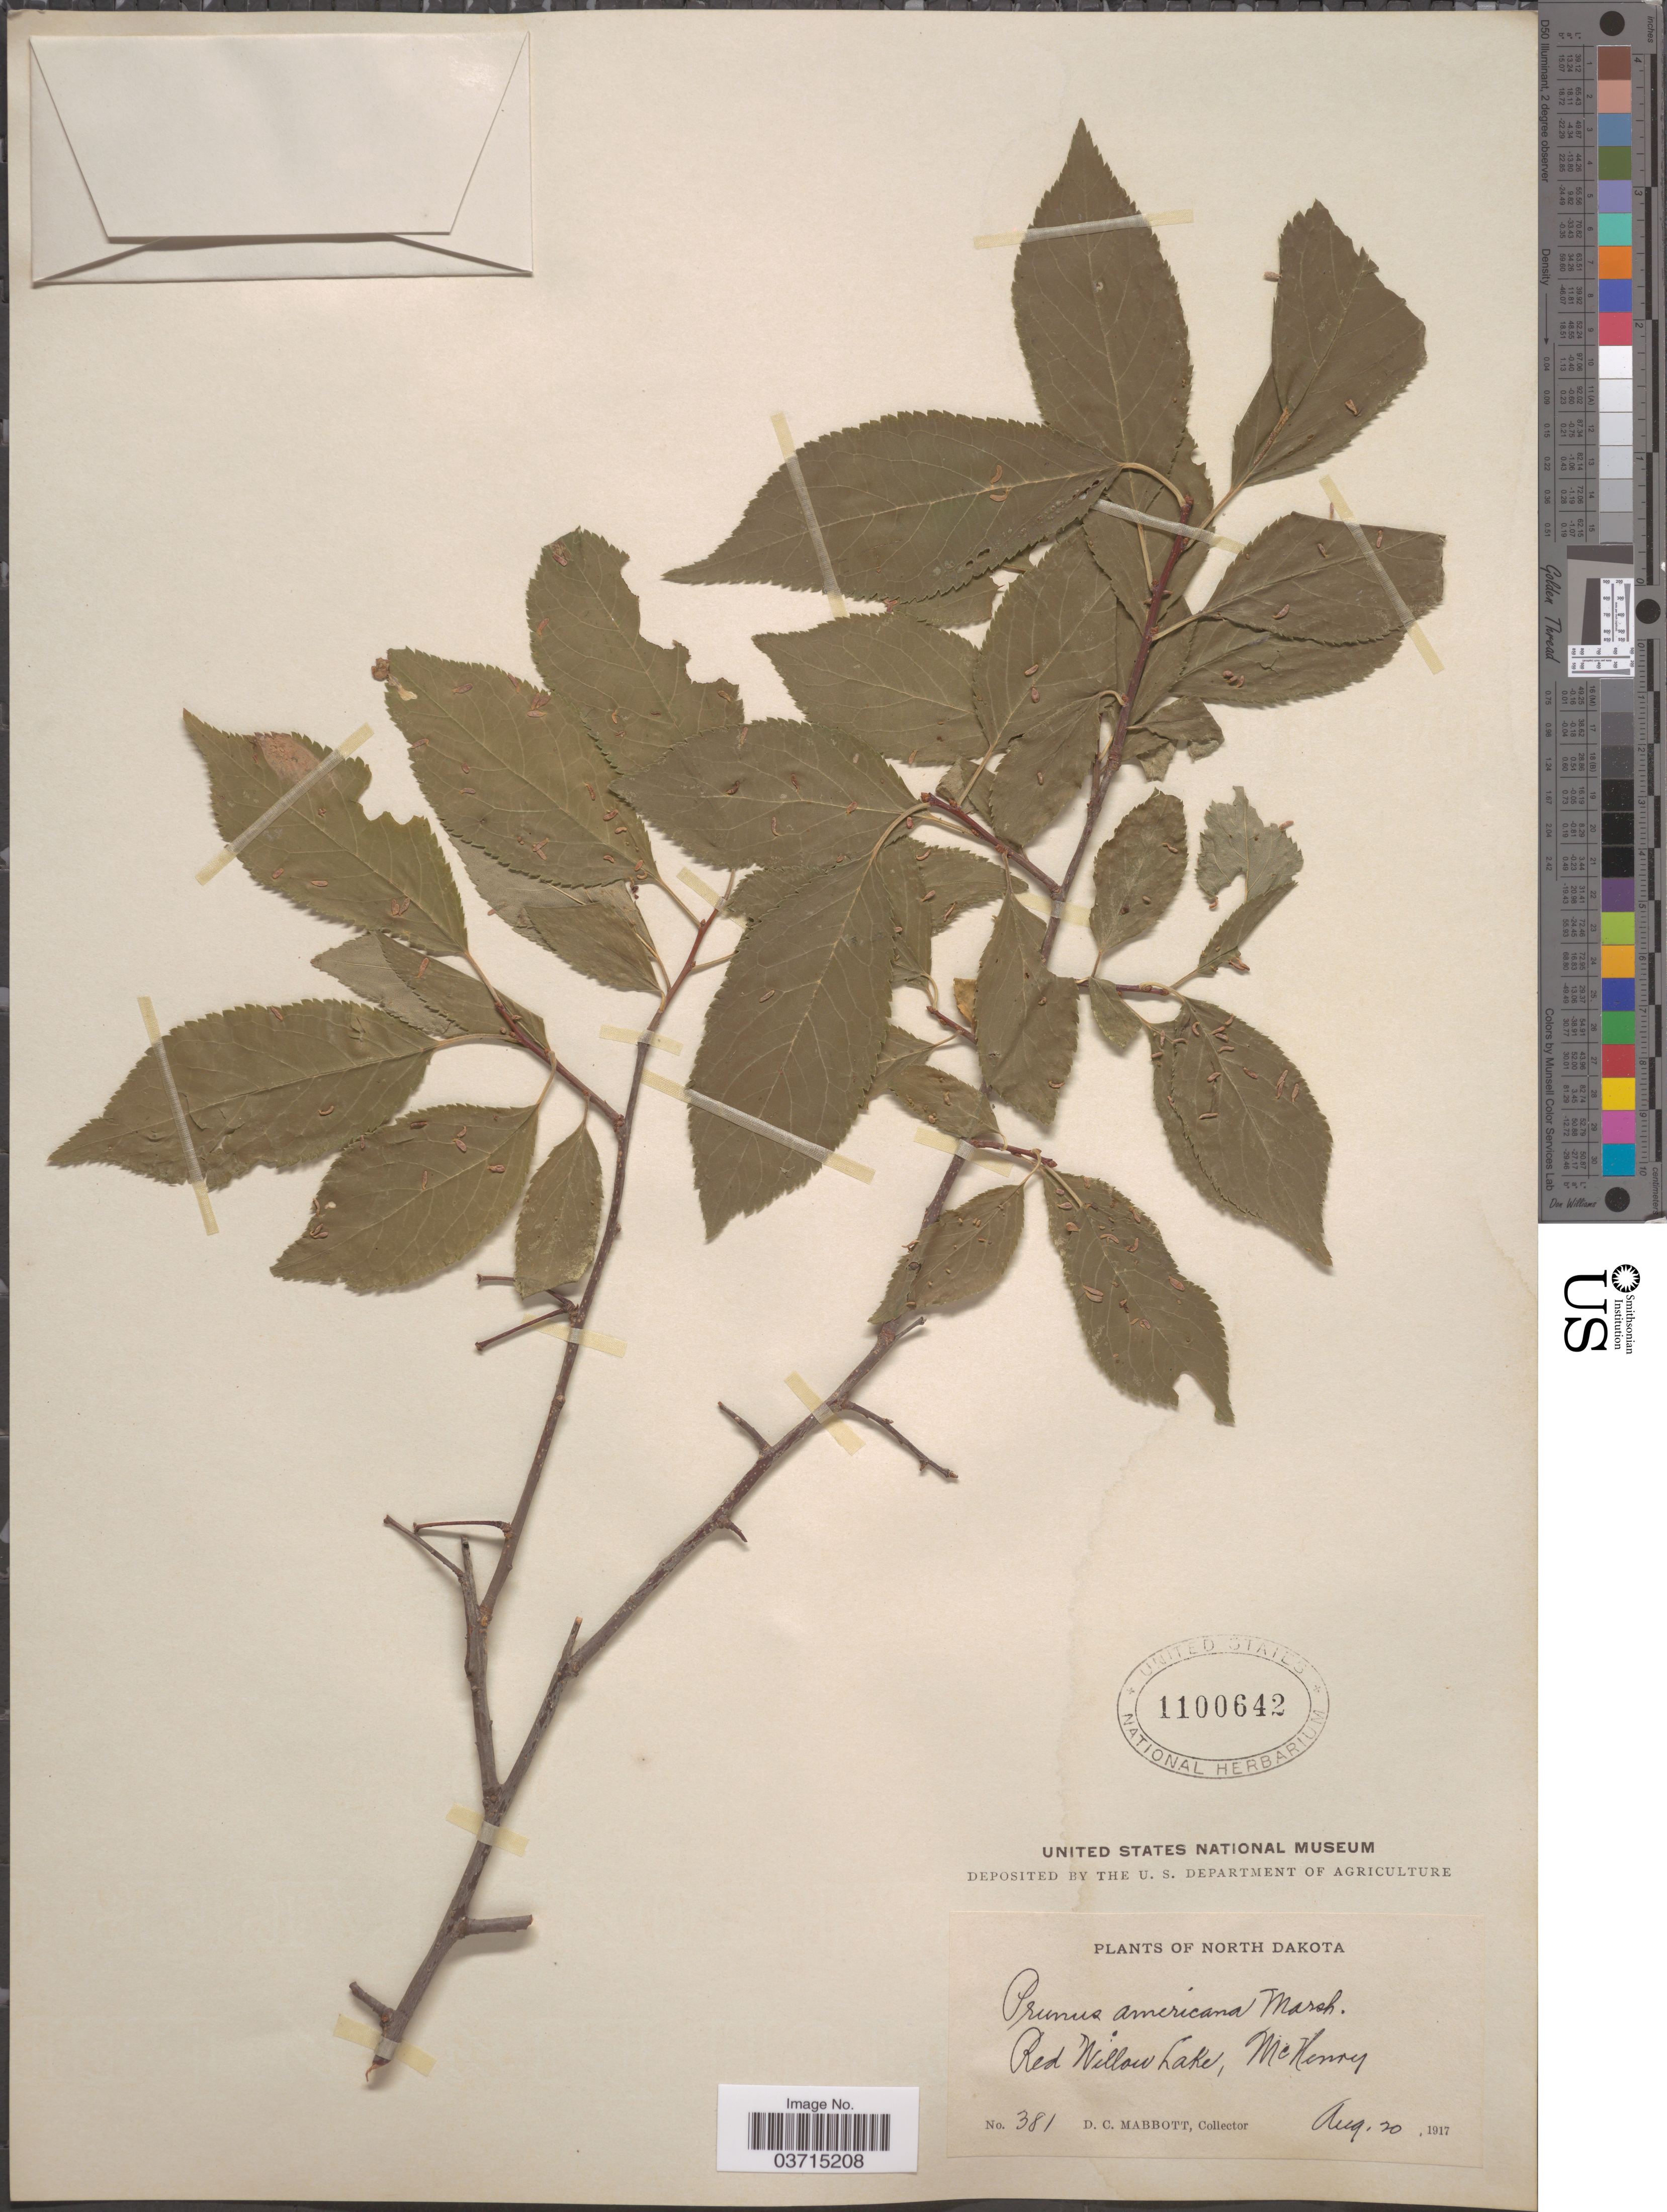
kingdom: Plantae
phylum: Tracheophyta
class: Magnoliopsida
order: Rosales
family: Rosaceae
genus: Prunus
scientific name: Prunus americana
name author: Marshall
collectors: D. Mabbott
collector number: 381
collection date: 1917-08-20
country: United States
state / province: North Dakota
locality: Red Willow Lake, McHenry.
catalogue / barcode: US 1100642